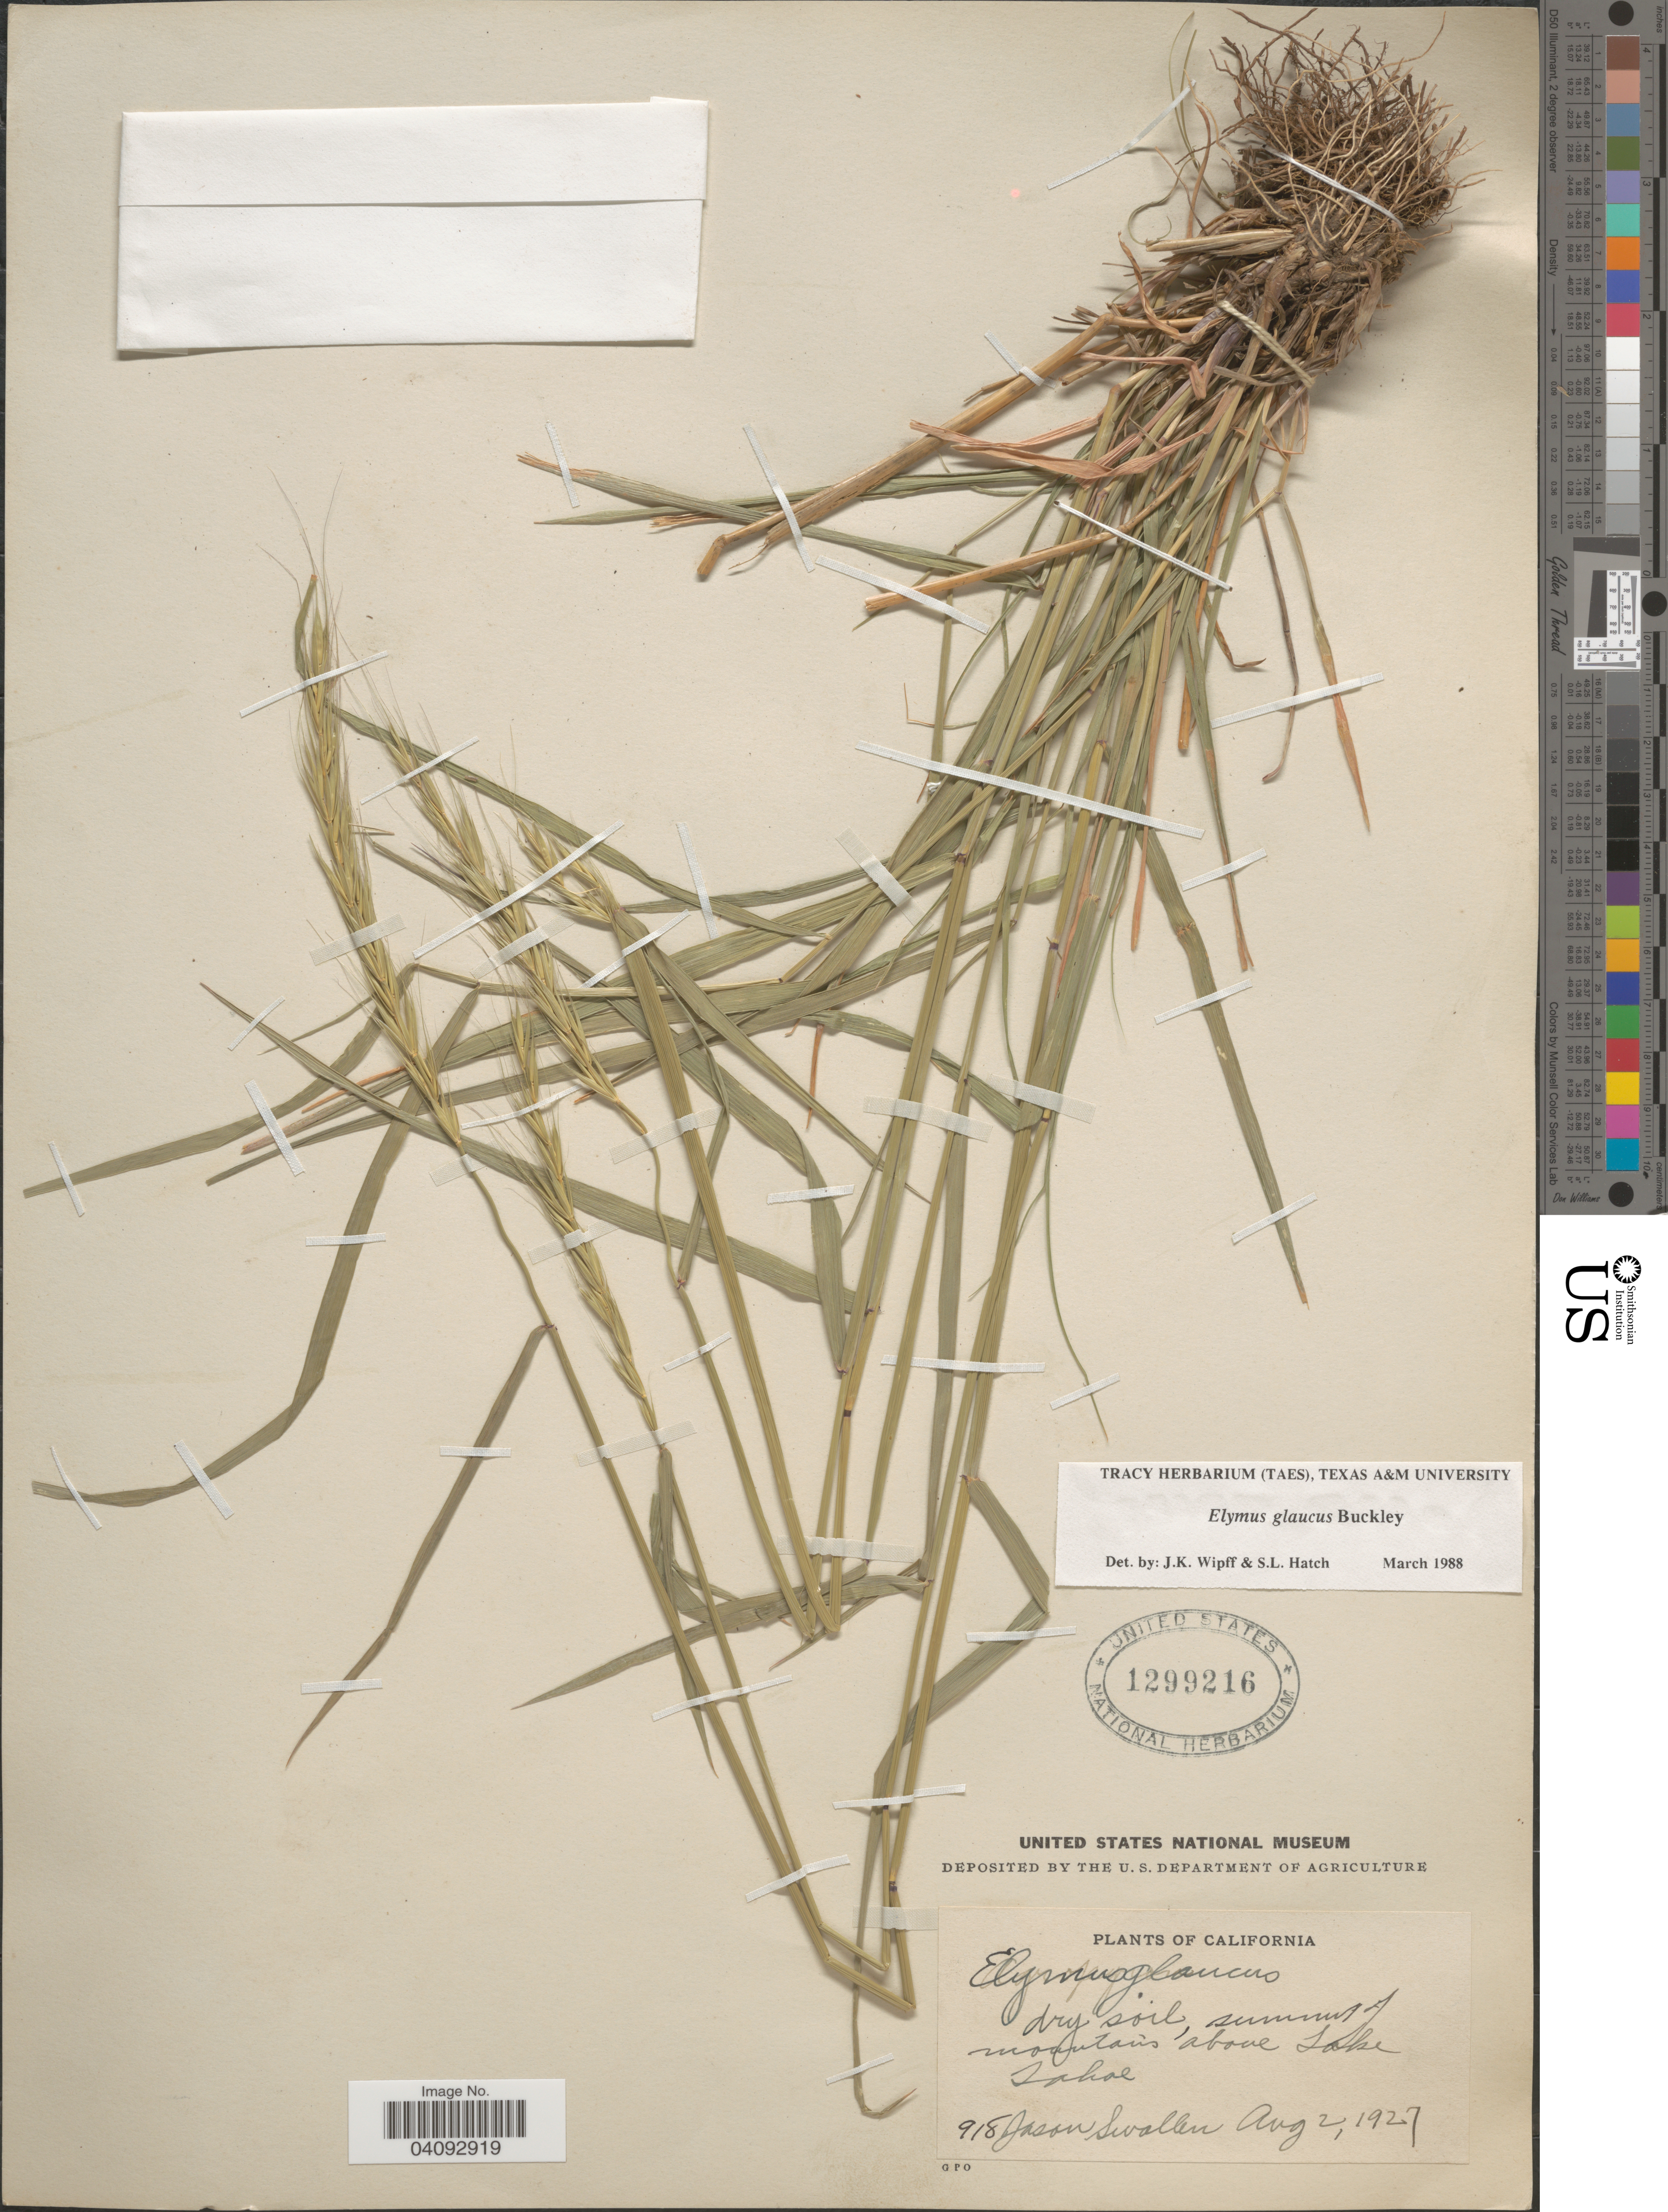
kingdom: Plantae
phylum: Tracheophyta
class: Liliopsida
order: Poales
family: Poaceae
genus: Elymus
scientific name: Elymus glaucus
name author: Buckley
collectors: J. R. Swallen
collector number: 918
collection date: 1927-08-02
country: United States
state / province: California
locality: Dry soil, summit of mountains above Lake Tahoe.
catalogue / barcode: US 1299216